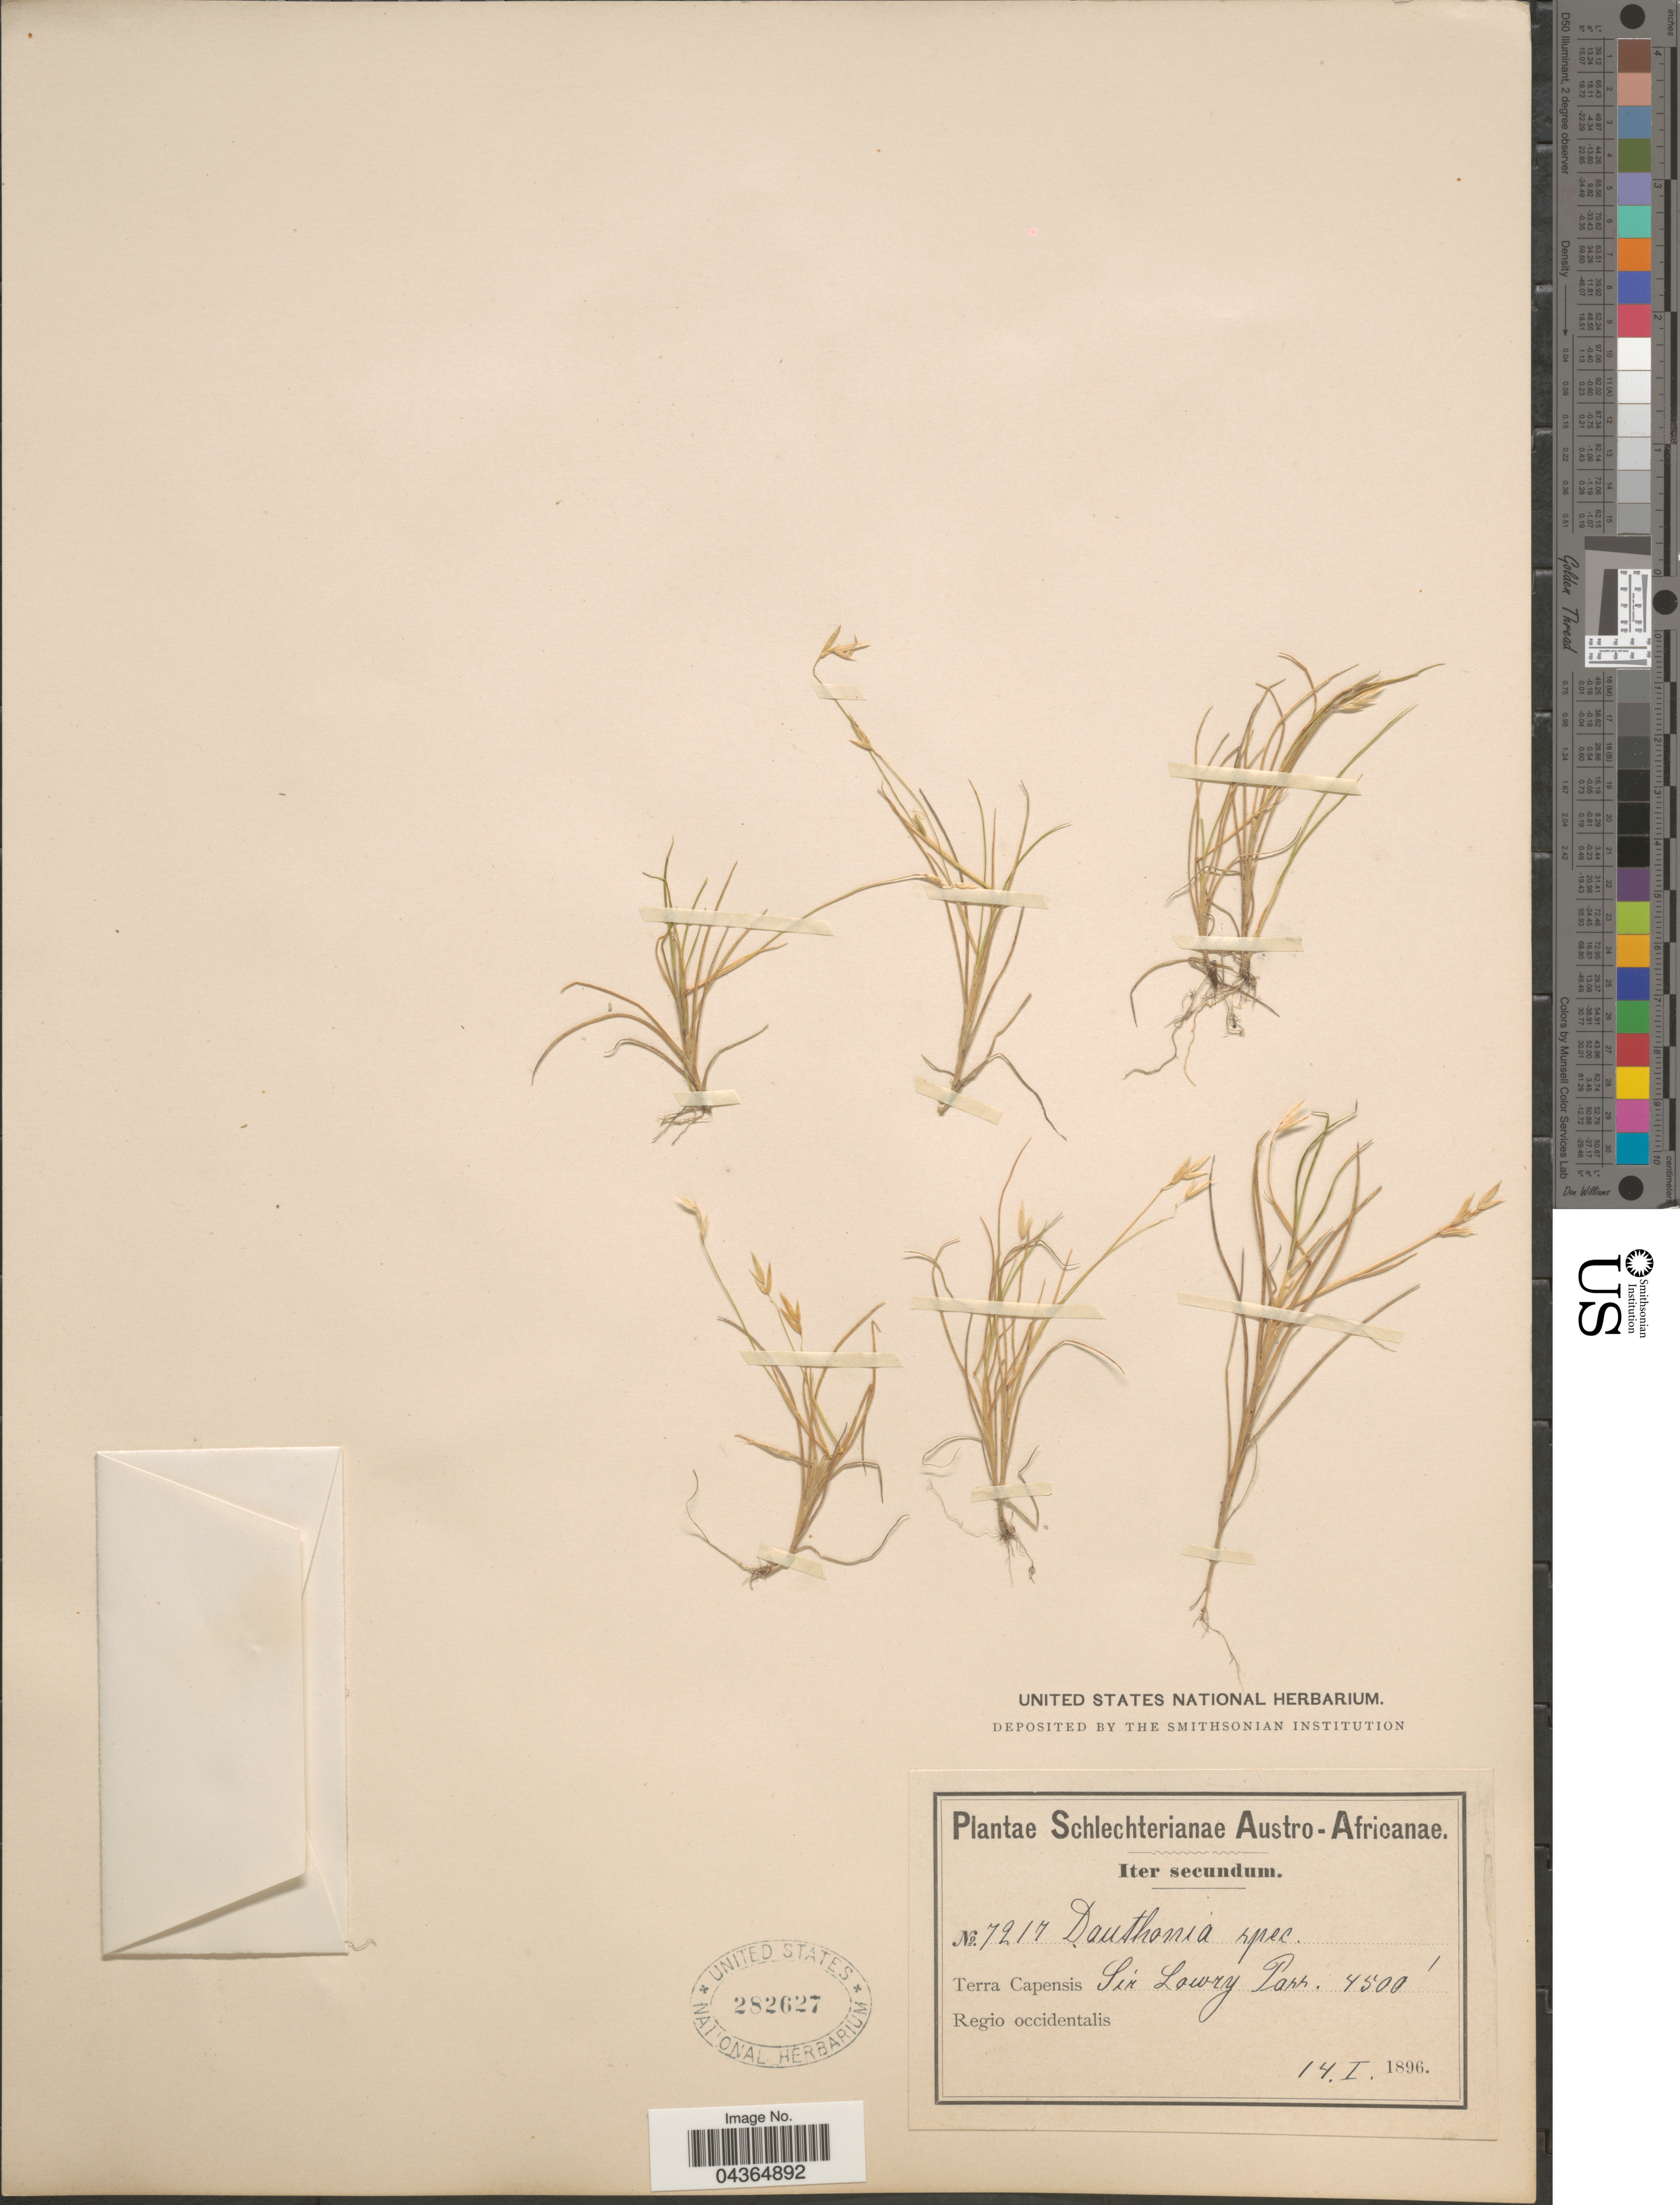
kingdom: Plantae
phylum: Tracheophyta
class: Liliopsida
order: Poales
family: Poaceae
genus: Merxmuellera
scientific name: Merxmuellera sp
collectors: Schlechter, --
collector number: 7217*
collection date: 1896-01-14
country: South Africa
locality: Austro-Africanae. Terra Capensis Sir Lowry Pass. Regio occidentalis.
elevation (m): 1372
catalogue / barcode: US 282627